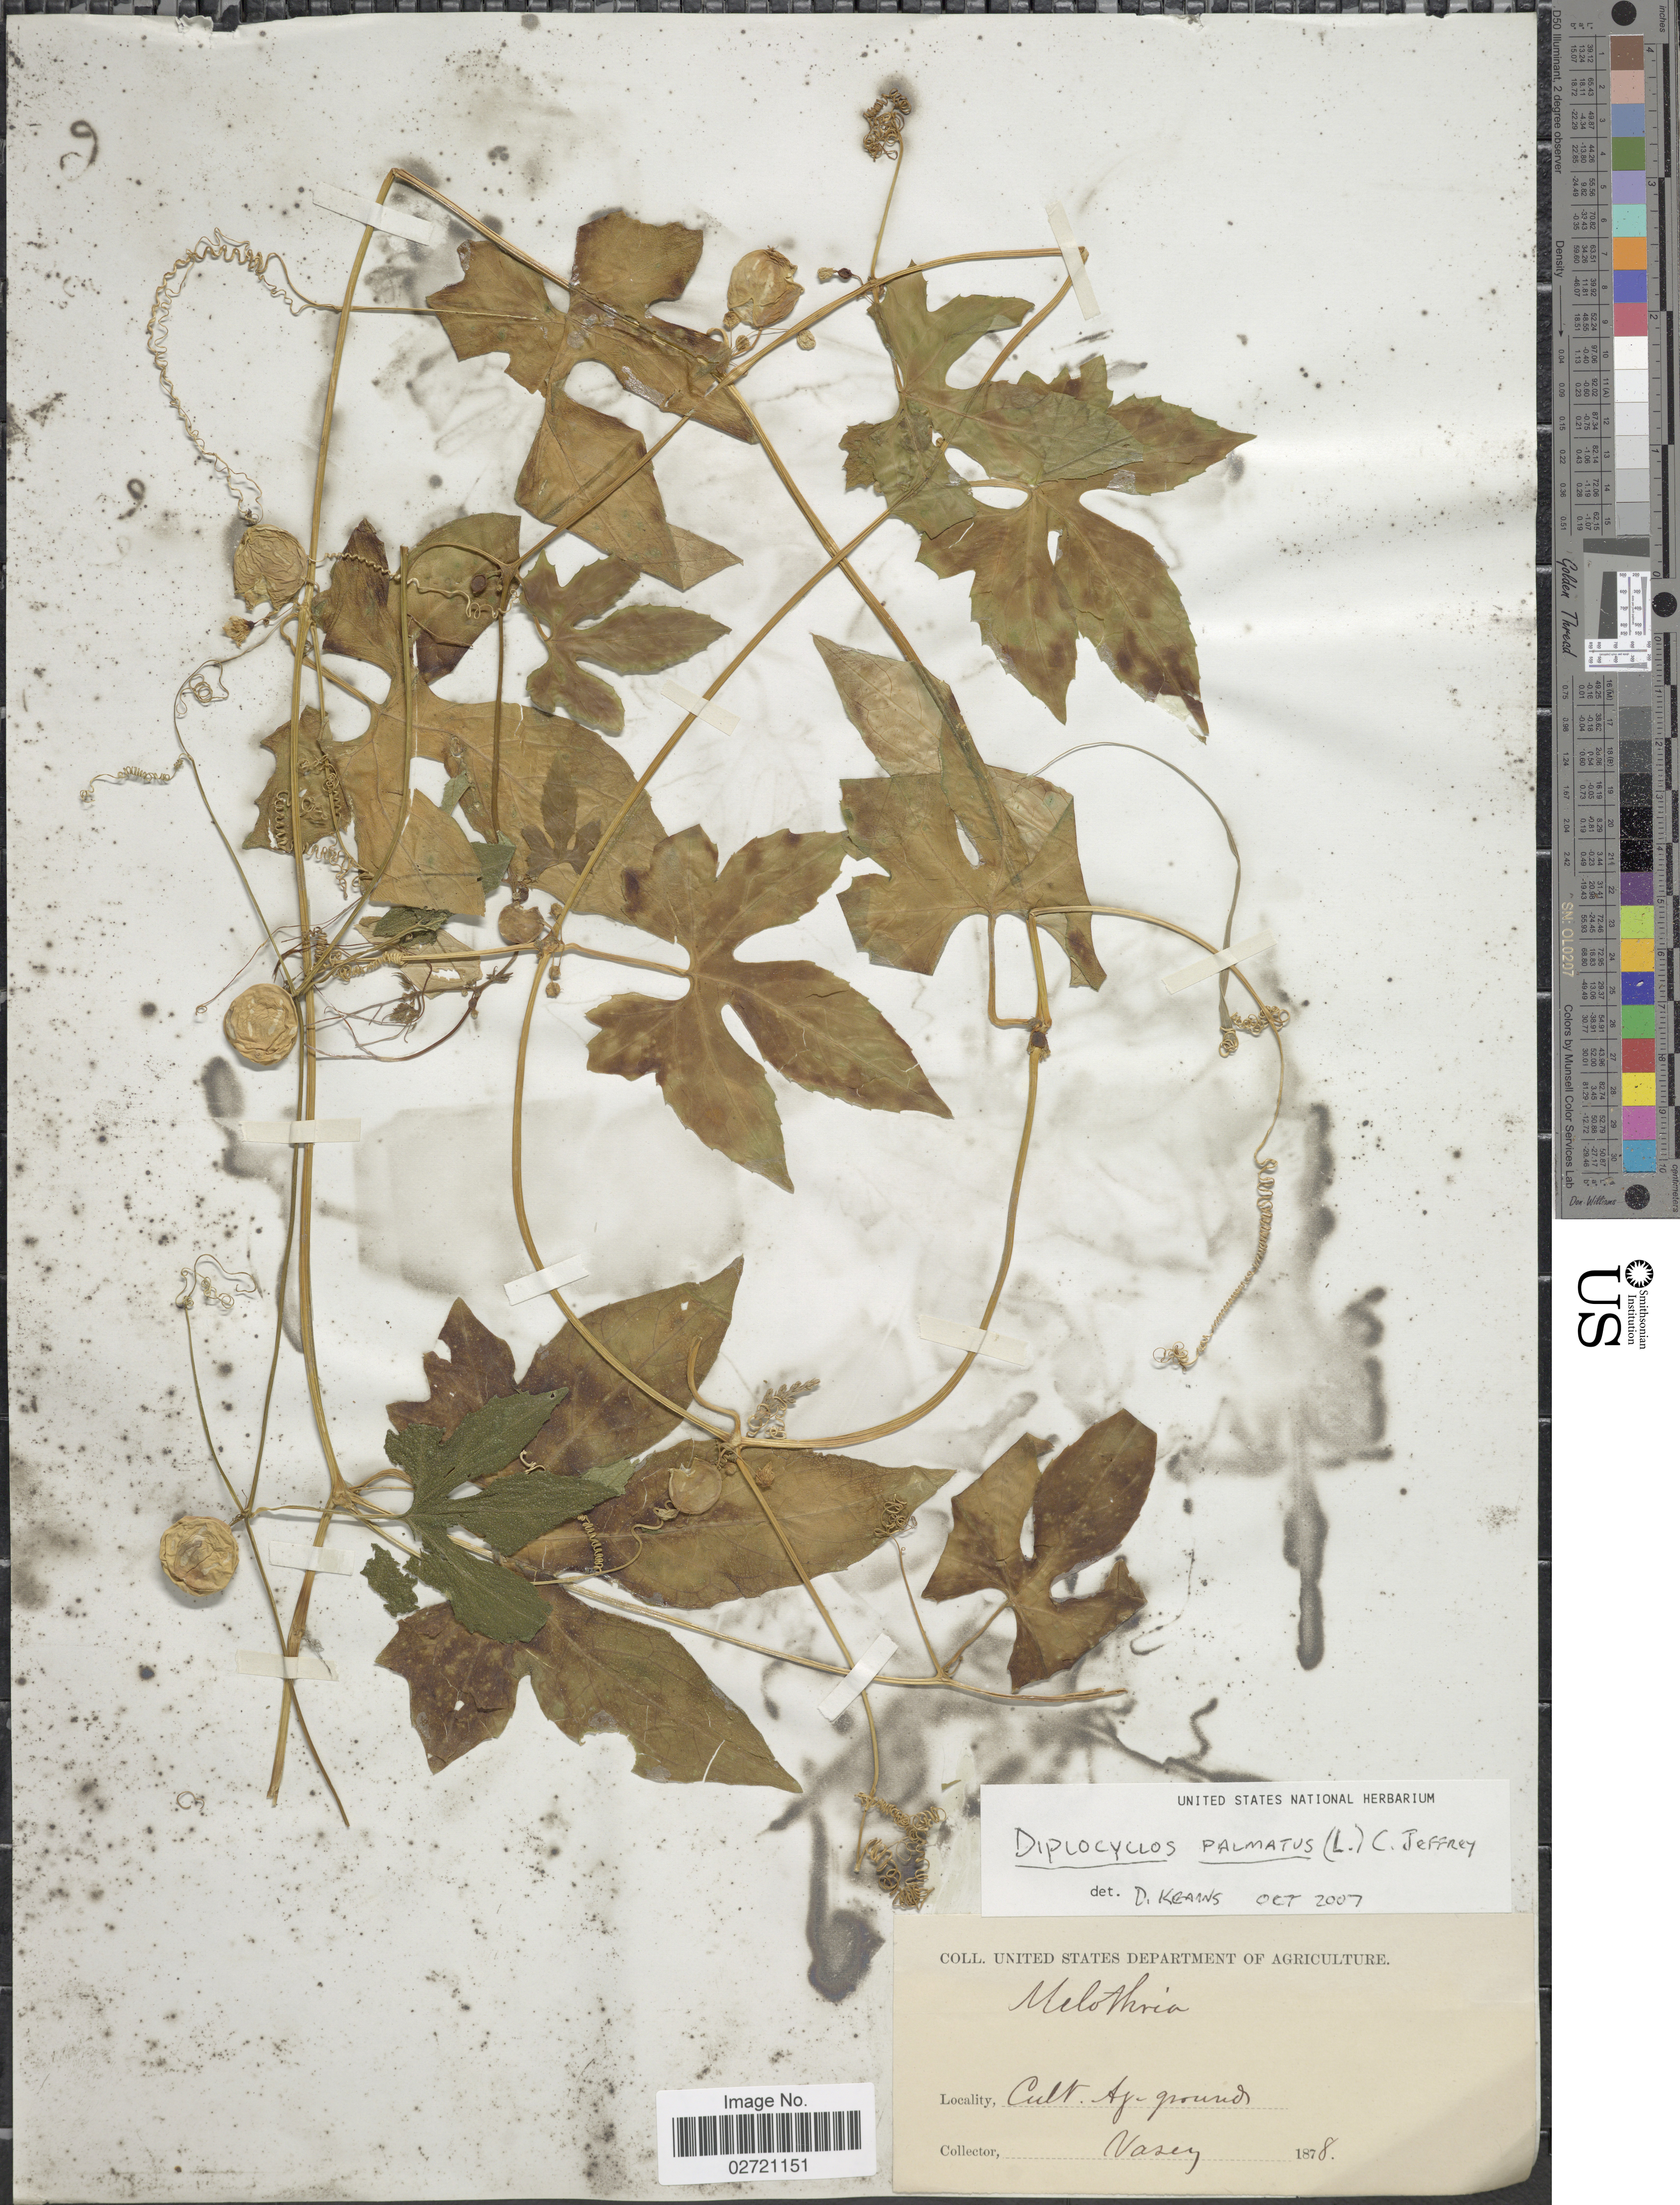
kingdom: Plantae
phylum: Tracheophyta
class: Magnoliopsida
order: Cucurbitales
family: Cucurbitaceae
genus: Diplocyclos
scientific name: Diplocyclos palmatus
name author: (L.) C. Jeffrey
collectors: Vasey, --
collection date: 1878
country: United States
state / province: District of Columbia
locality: Cult Ag. ground. [United States Department of Agriculture]